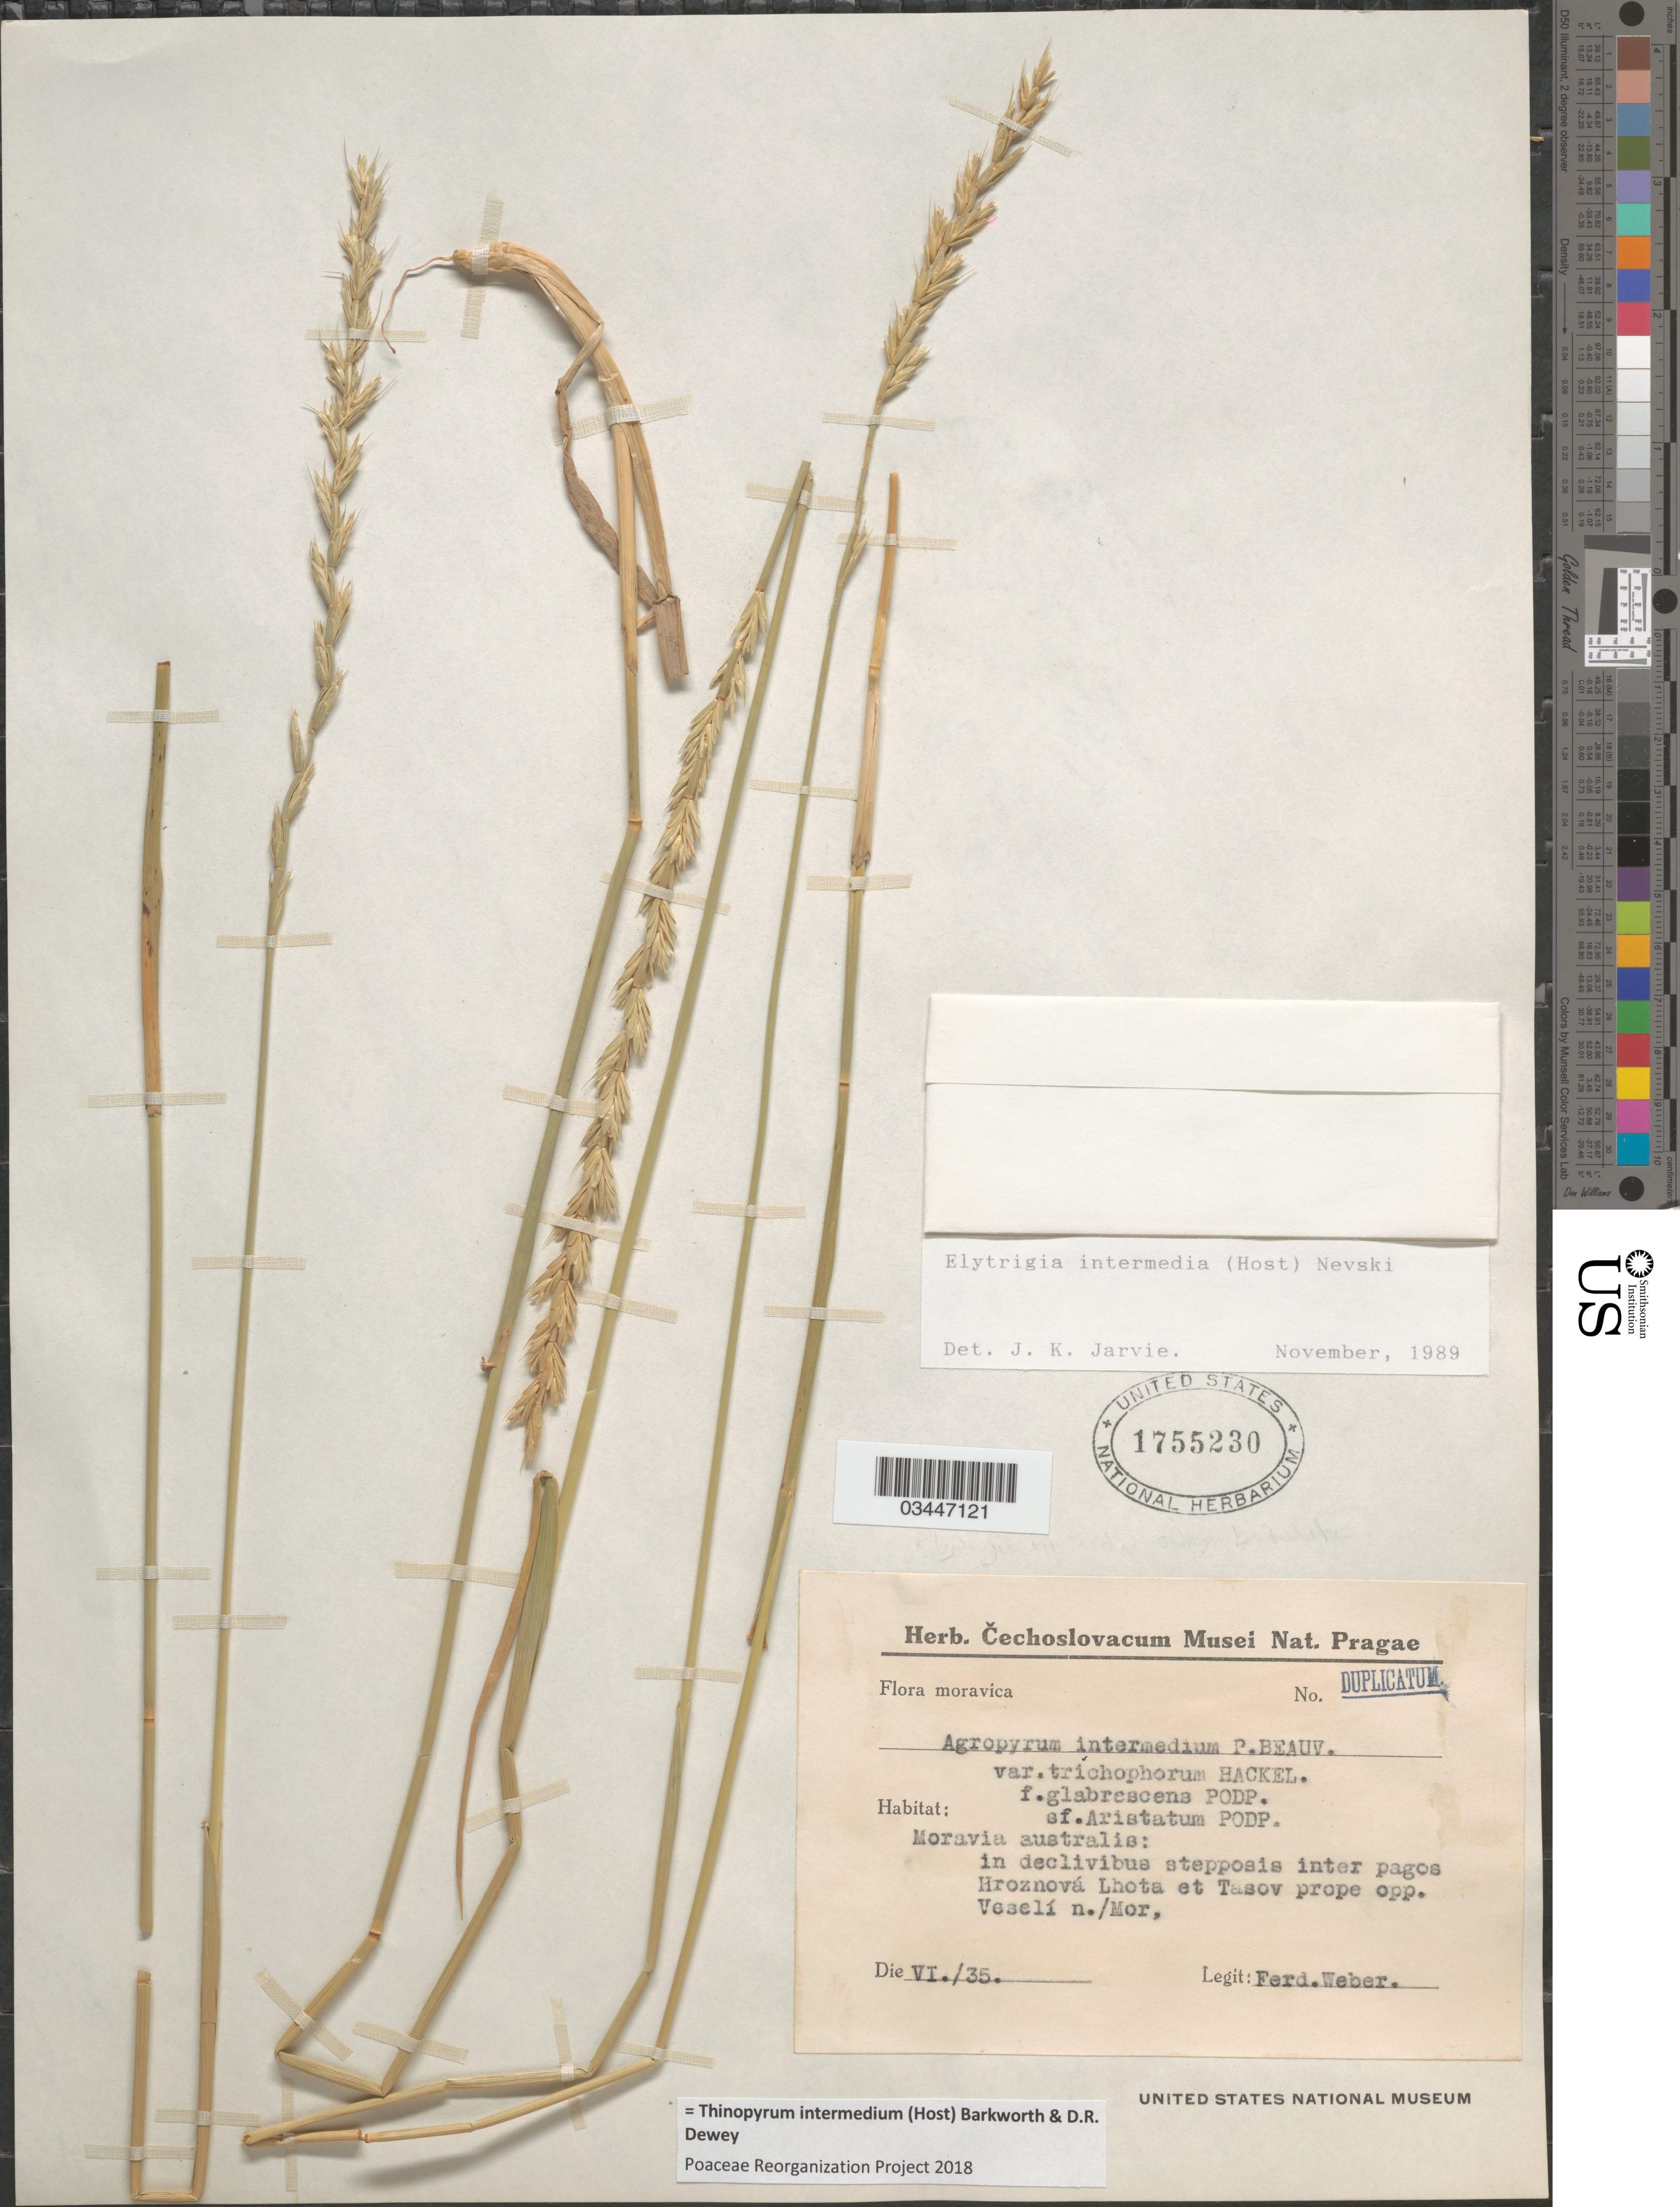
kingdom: Plantae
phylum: Tracheophyta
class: Liliopsida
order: Poales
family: Poaceae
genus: Thinopyrum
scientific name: Thinopyrum intermedium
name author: (Host) Barkworth & Dewey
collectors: F. Weber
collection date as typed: Transcribed d/m/y: /7/35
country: Czechia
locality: Moravica. Moravia australis: in declivibus stepposis inter pagos Hroznová Lhota et Tasov prope opp. Veselí n./Mor.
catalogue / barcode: US 1755230